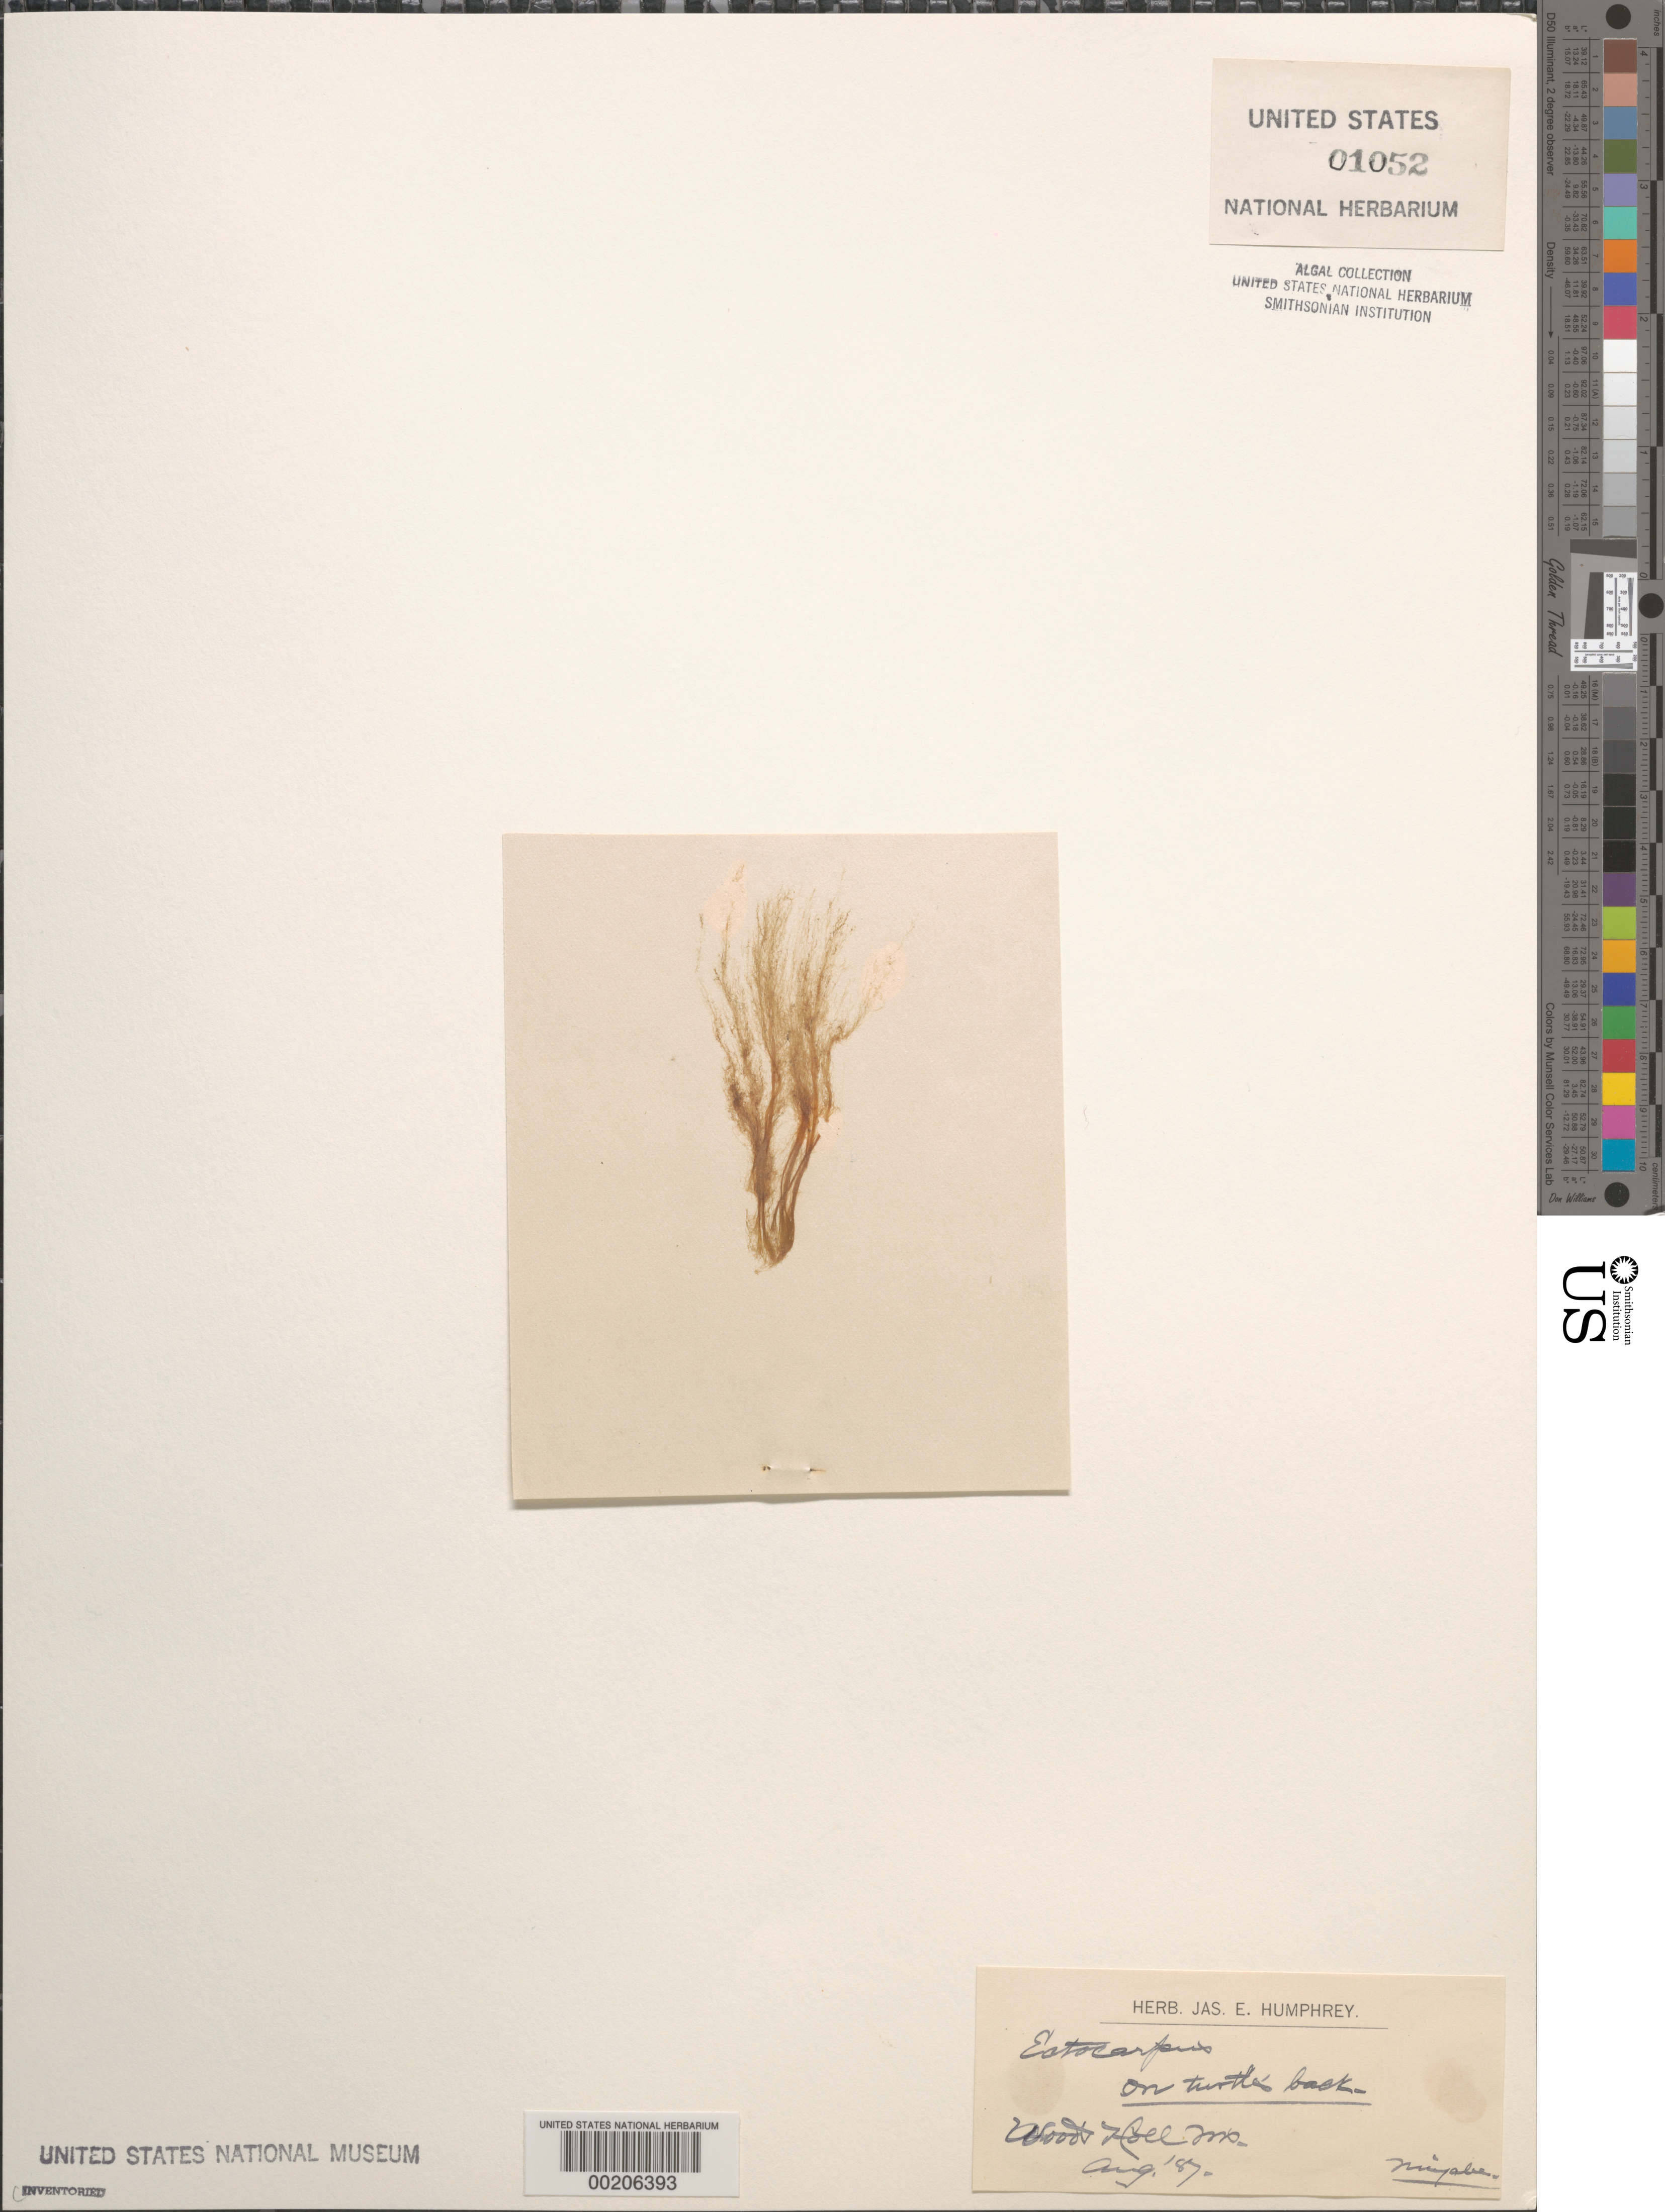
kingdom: Chromista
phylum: Ochrophyta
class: Phaeophyceae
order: Ectocarpales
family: Ectocarpaceae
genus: Ectocarpus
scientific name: Ectocarpus sp.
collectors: K. Miyabe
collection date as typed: Aug 1887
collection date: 1887-08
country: United States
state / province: Massachusetts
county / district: Barnstable County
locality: Woods Hole (Woods Holl)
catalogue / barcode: US 1052